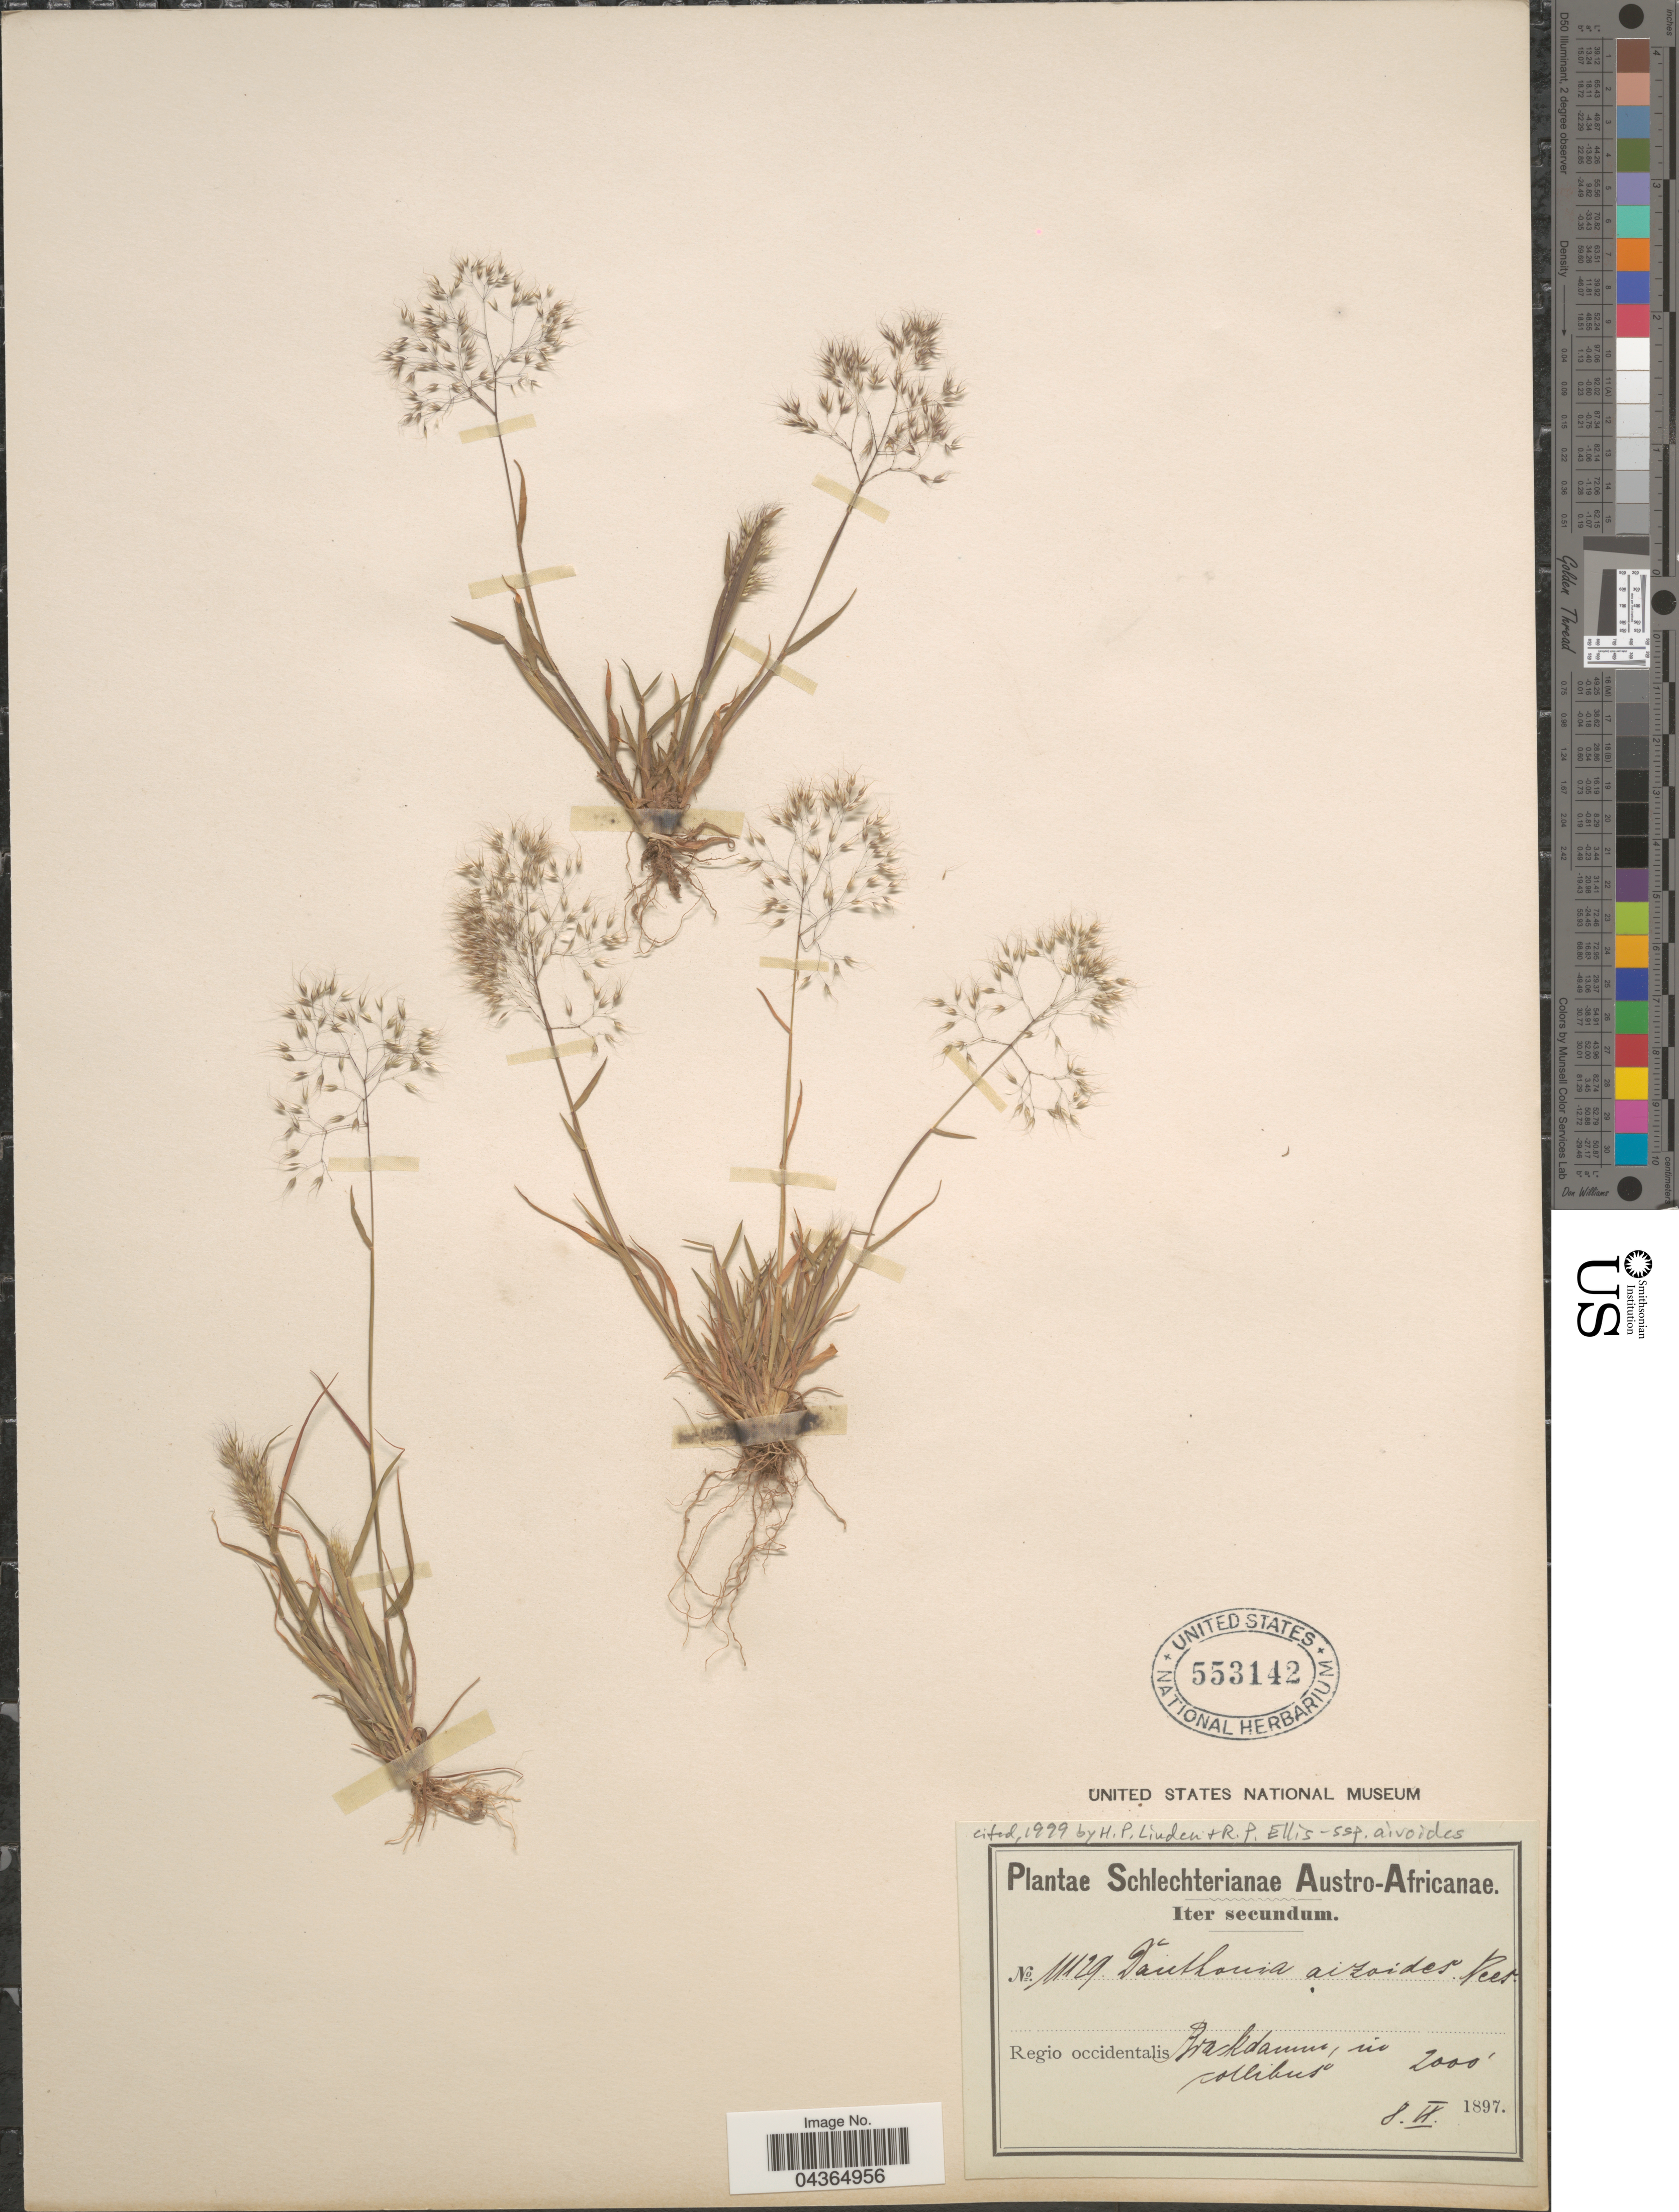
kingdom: Plantae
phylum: Tracheophyta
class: Liliopsida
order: Poales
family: Poaceae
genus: Pentameris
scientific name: Pentameris airoides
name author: Nees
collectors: Schlechter, --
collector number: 11129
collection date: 1897-09-08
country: South Africa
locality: Austro-Africanae. Regio occidentalis Brackdamm, in collibus.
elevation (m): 610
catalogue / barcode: US 553142